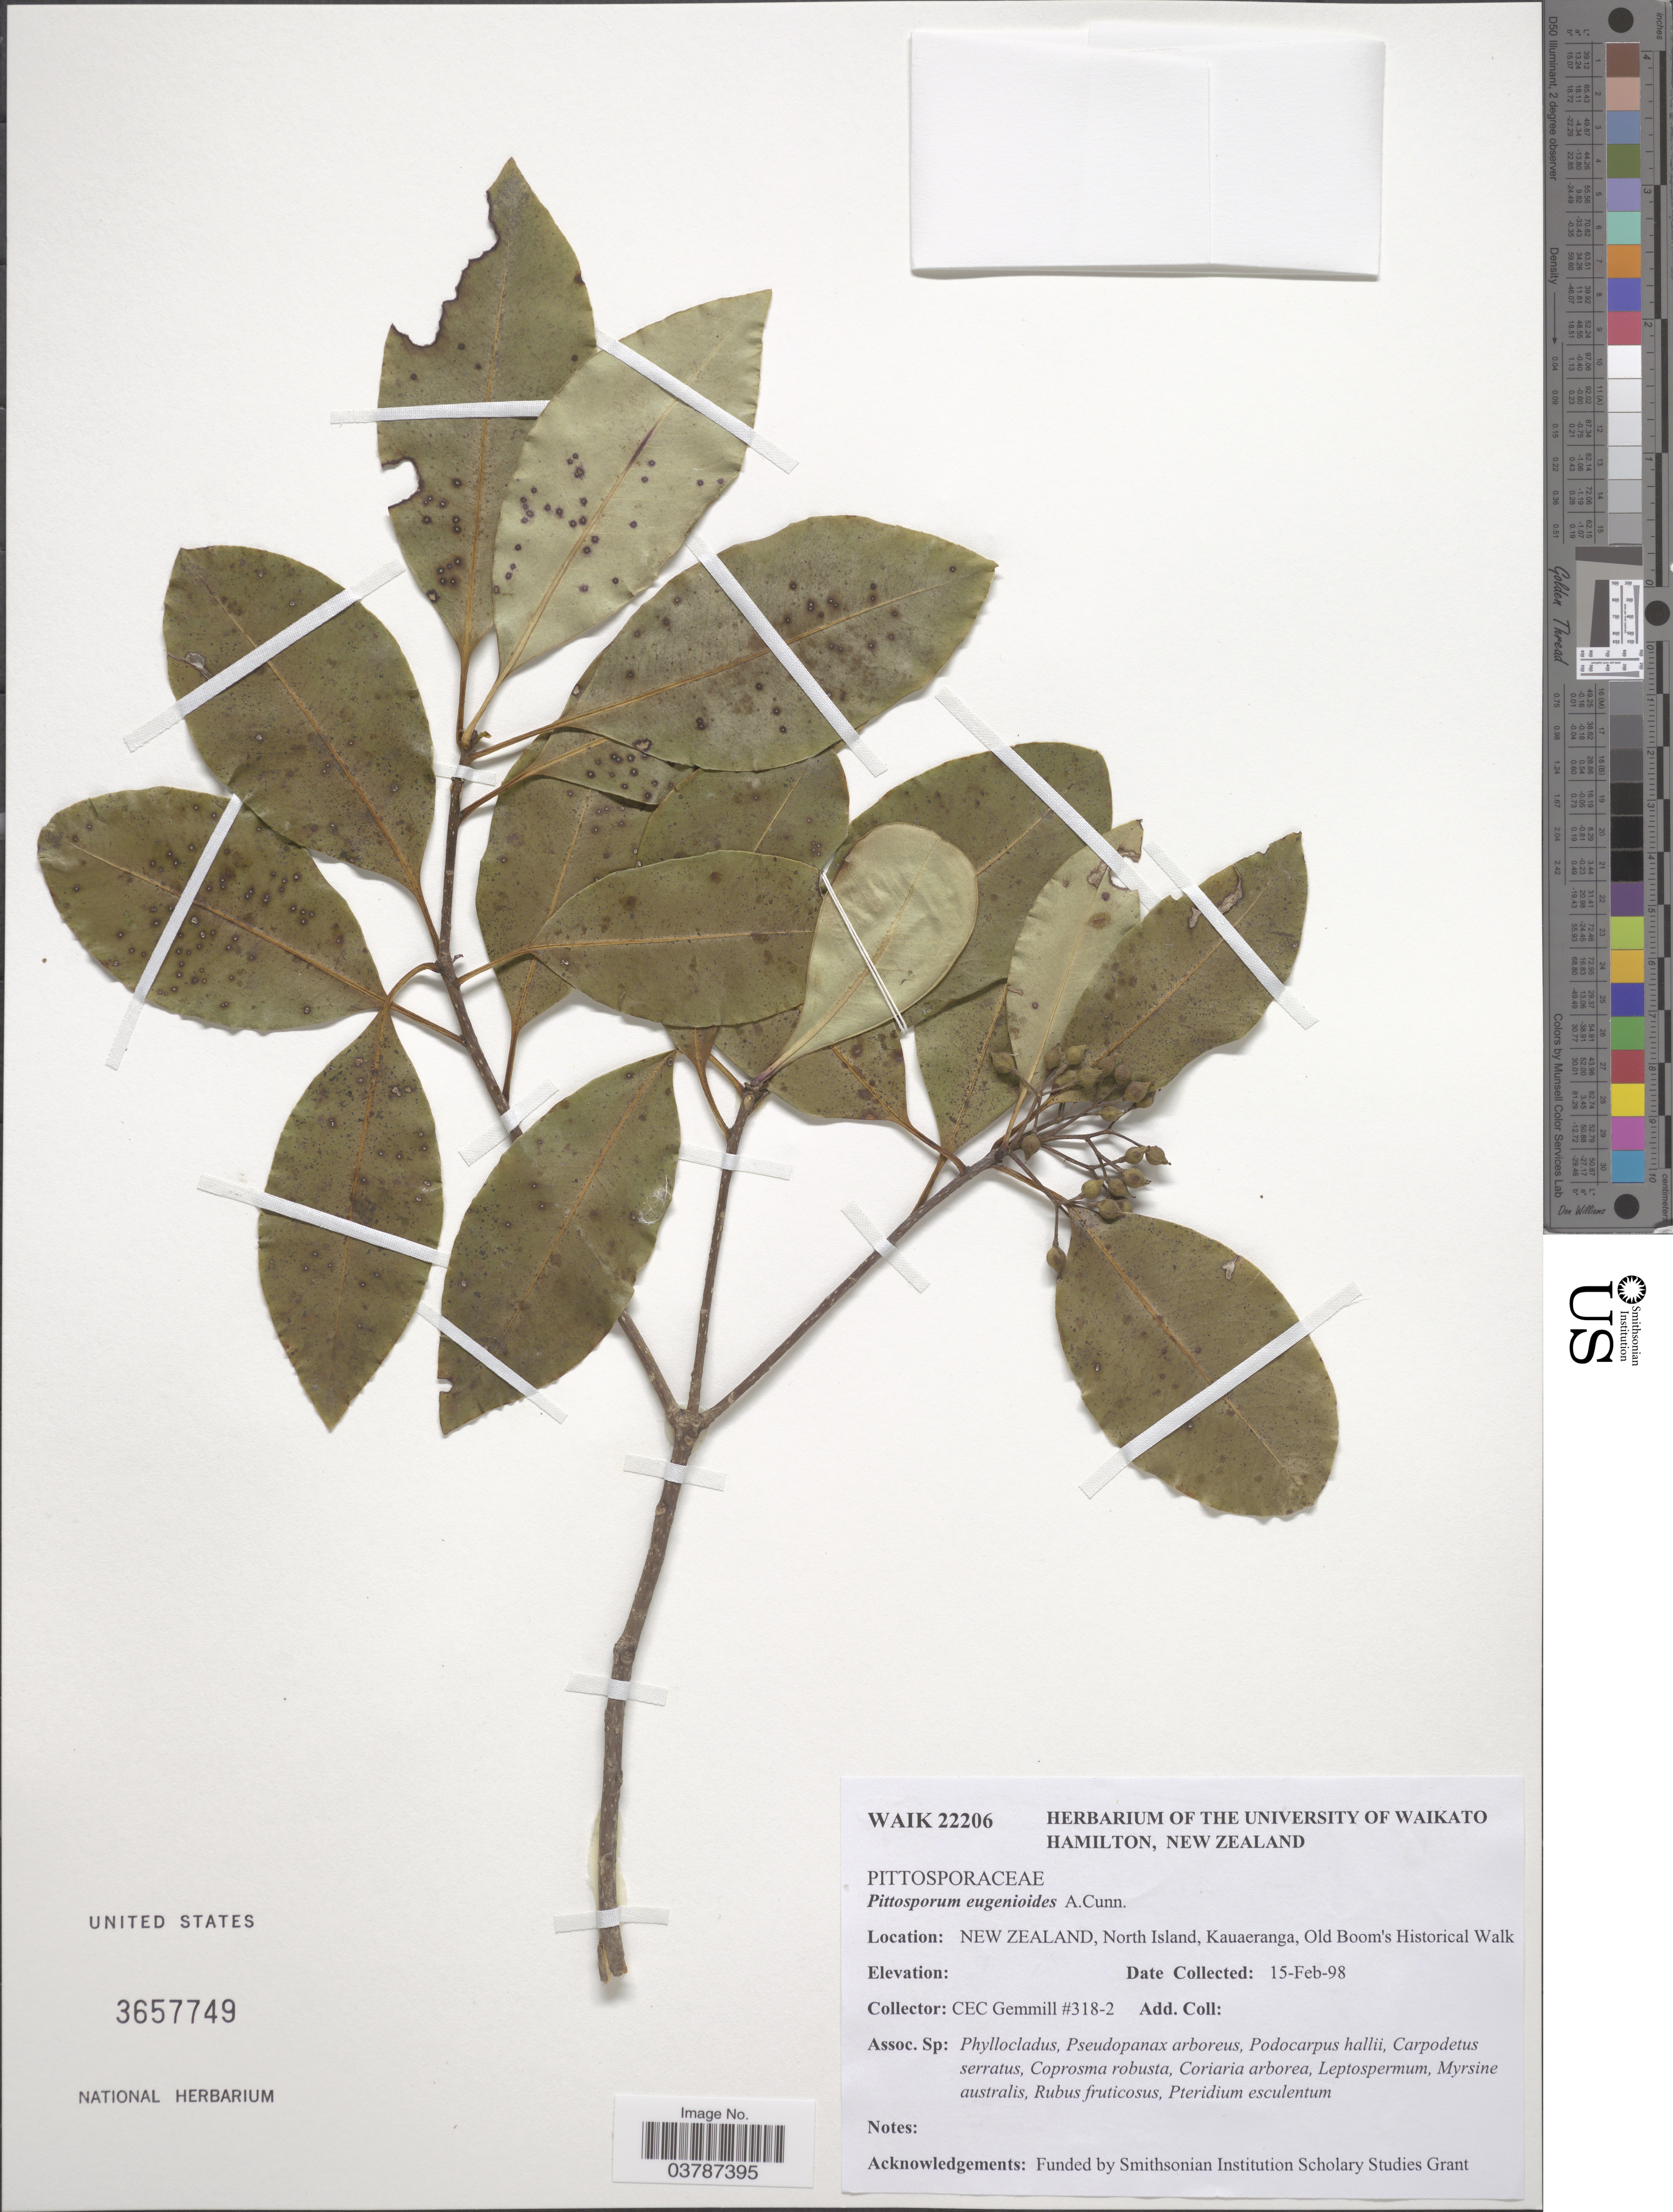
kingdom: Plantae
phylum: Tracheophyta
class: Magnoliopsida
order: Apiales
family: Pittosporaceae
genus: Pittosporum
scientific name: Pittosporum eugenioides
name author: A. Cunn.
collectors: C. Gemmill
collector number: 318-2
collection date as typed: Transcribed d/m/y: 15/2/98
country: New Zealand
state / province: Waikato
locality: North Island, Kauaeranga, Old Boom's Historical Walk.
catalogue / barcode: US 3657749